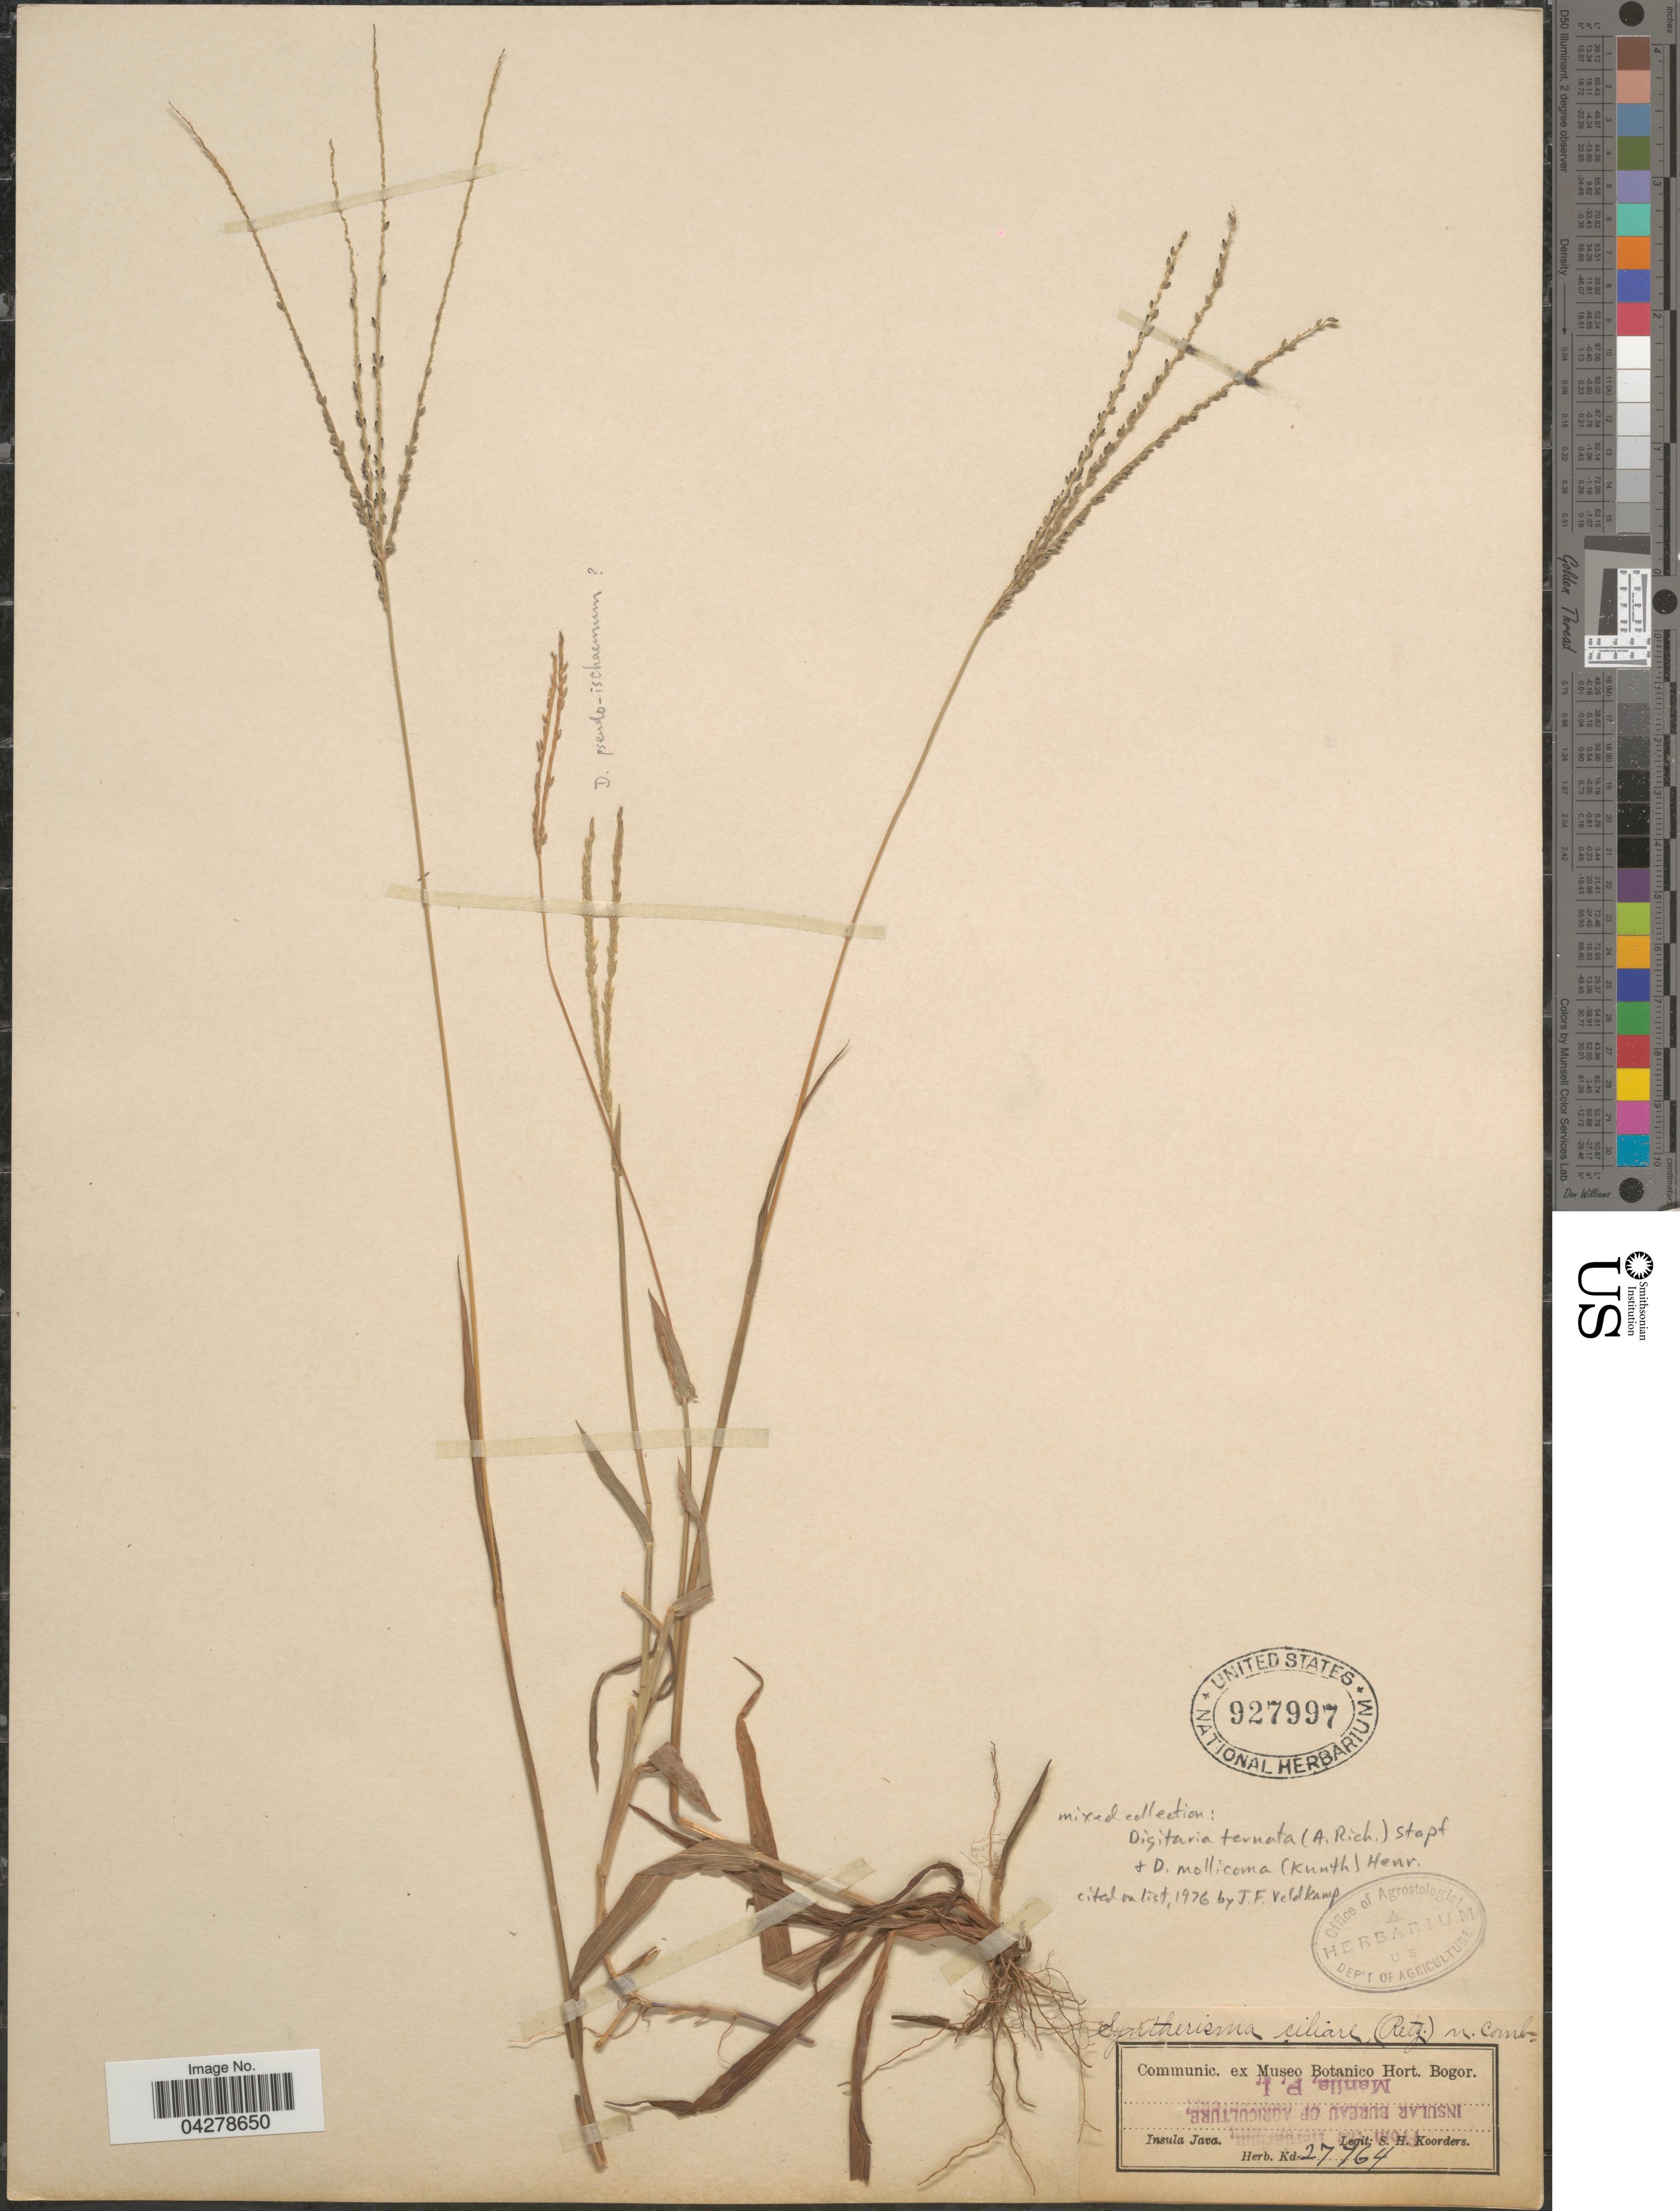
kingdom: Plantae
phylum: Tracheophyta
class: Liliopsida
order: Poales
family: Poaceae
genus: Digitaria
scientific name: Digitaria ternata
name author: (Hochr. ex A. Rich.) Stapf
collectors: S. H. Koorders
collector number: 27764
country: Indonesia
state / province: Java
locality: Insula Java.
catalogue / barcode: US 927997